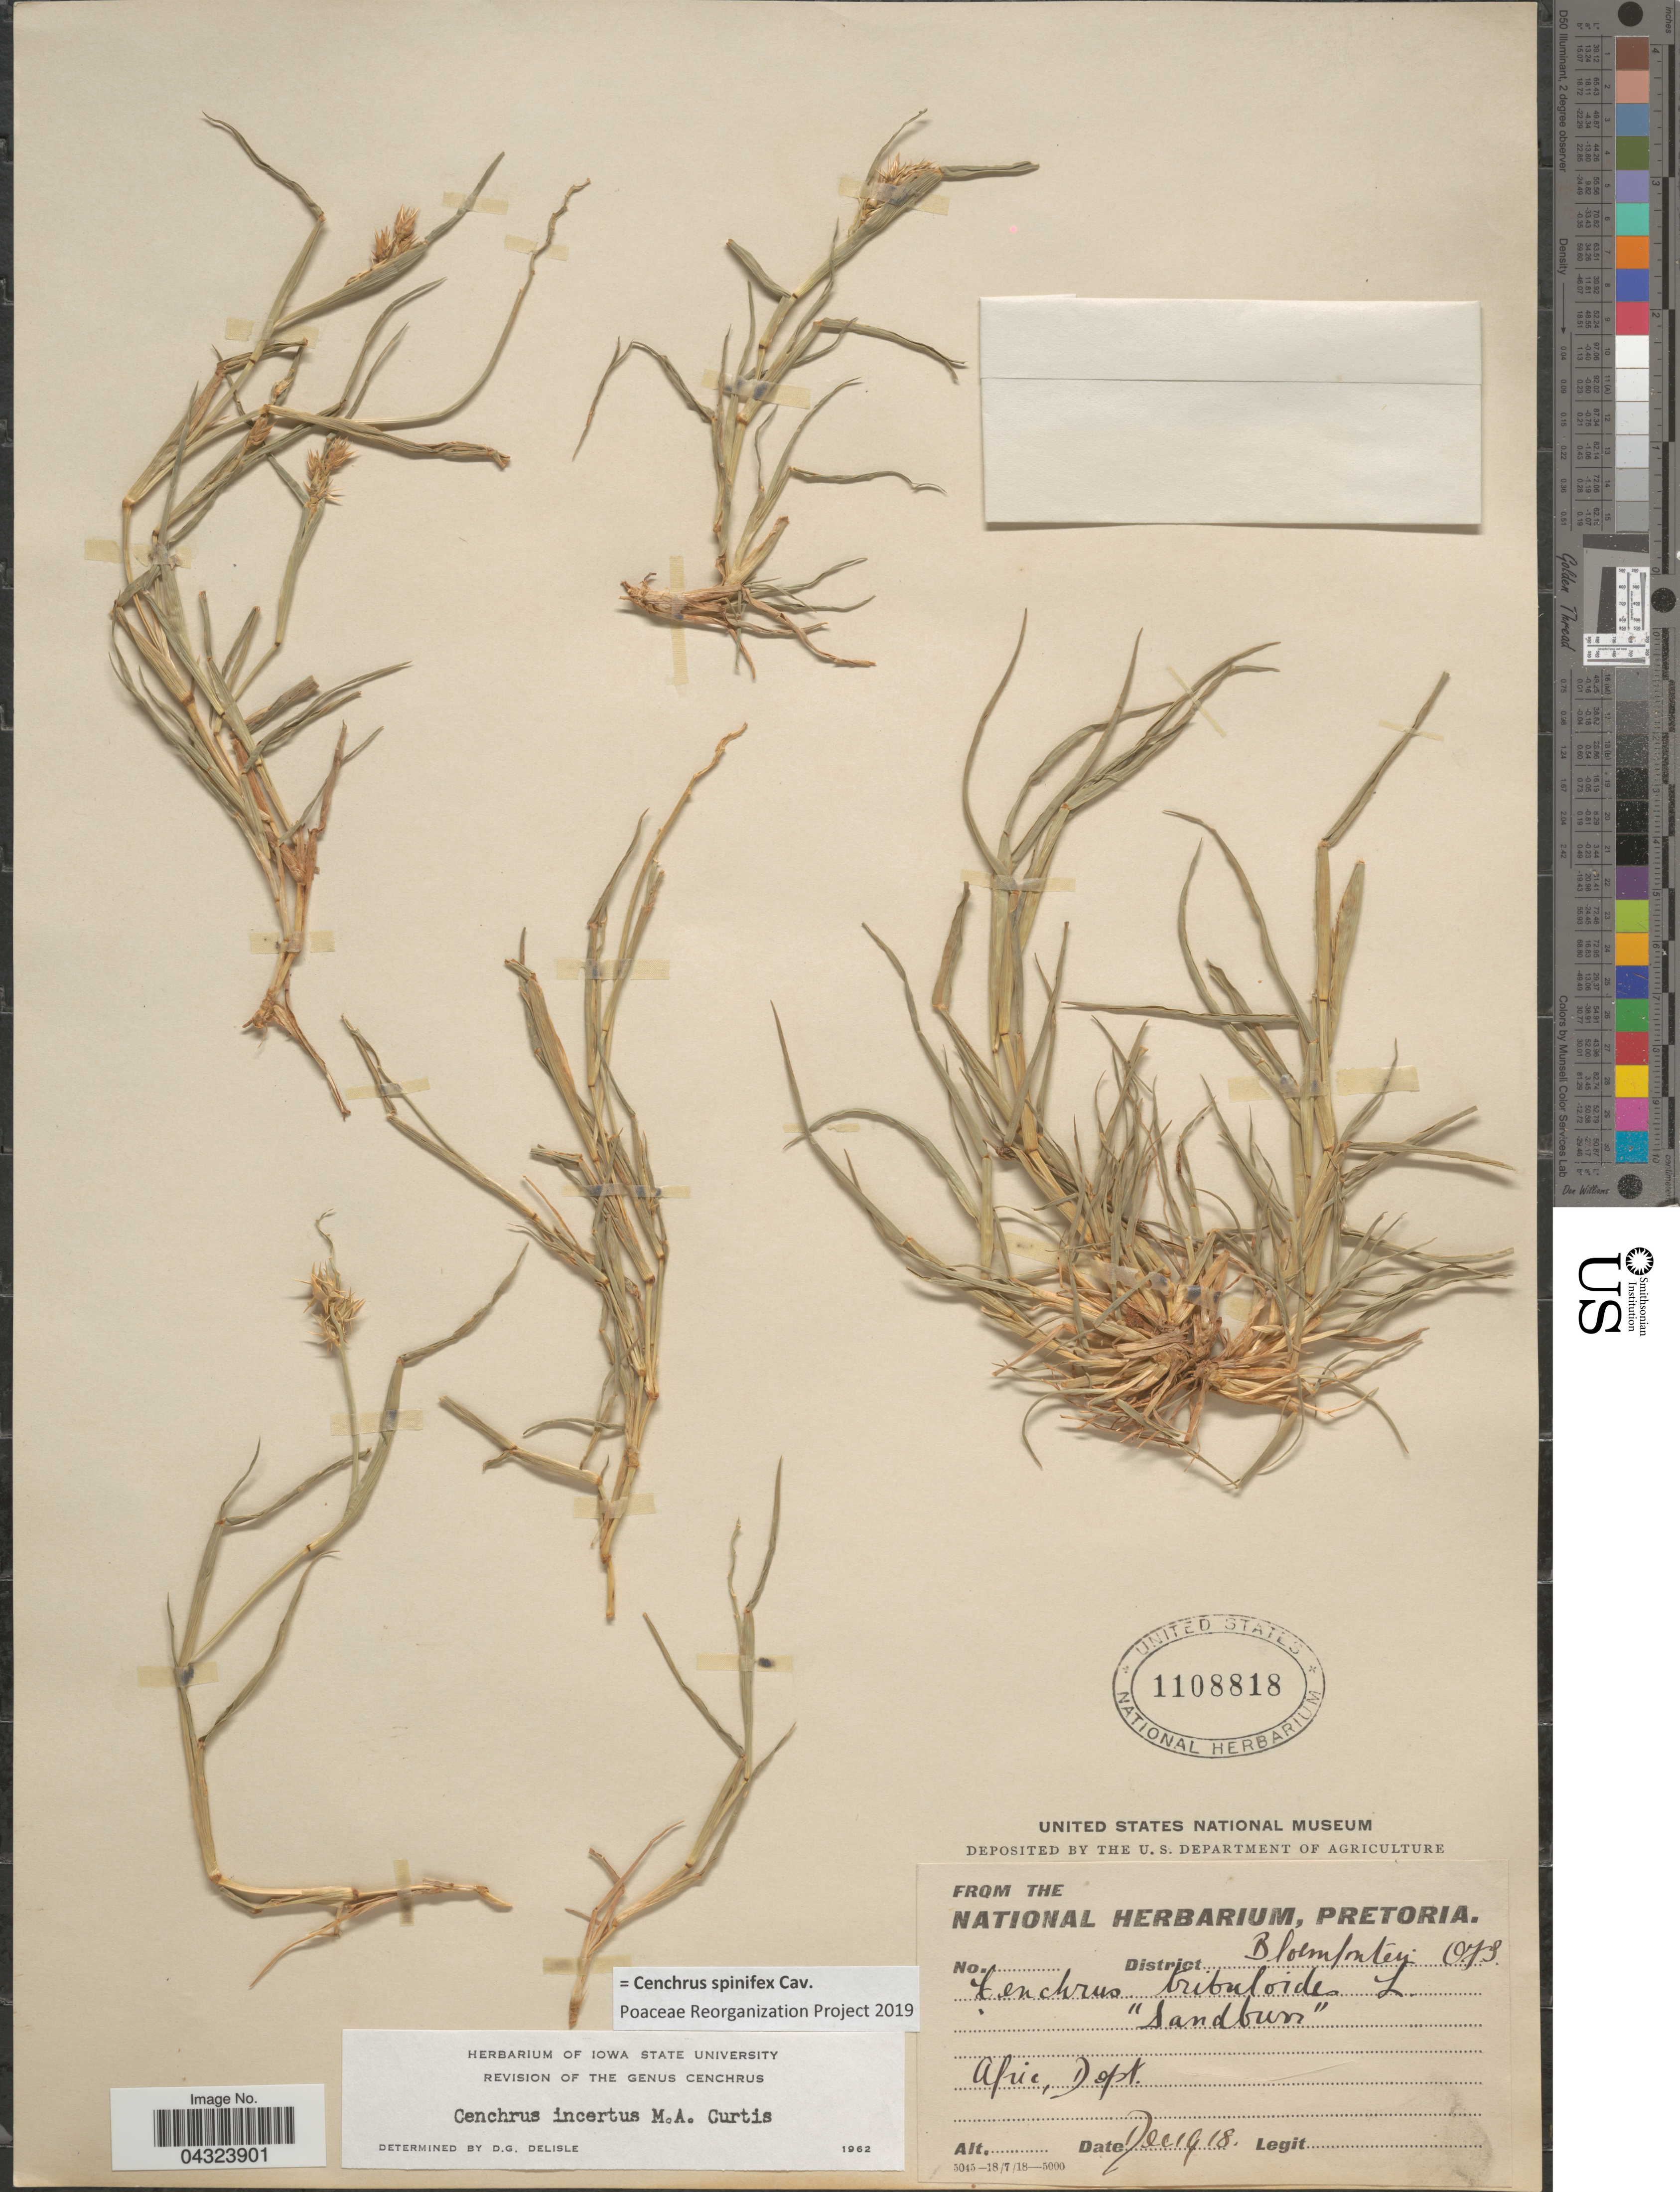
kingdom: Plantae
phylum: Tracheophyta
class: Liliopsida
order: Poales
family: Poaceae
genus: Cenchrus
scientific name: Cenchrus spinifex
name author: Cav.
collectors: National Herbarium Pretoria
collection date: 1918-12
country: South Africa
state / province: Free State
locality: District Bloemfontein O.F.S. Afric, Dopt.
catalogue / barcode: US 1108818